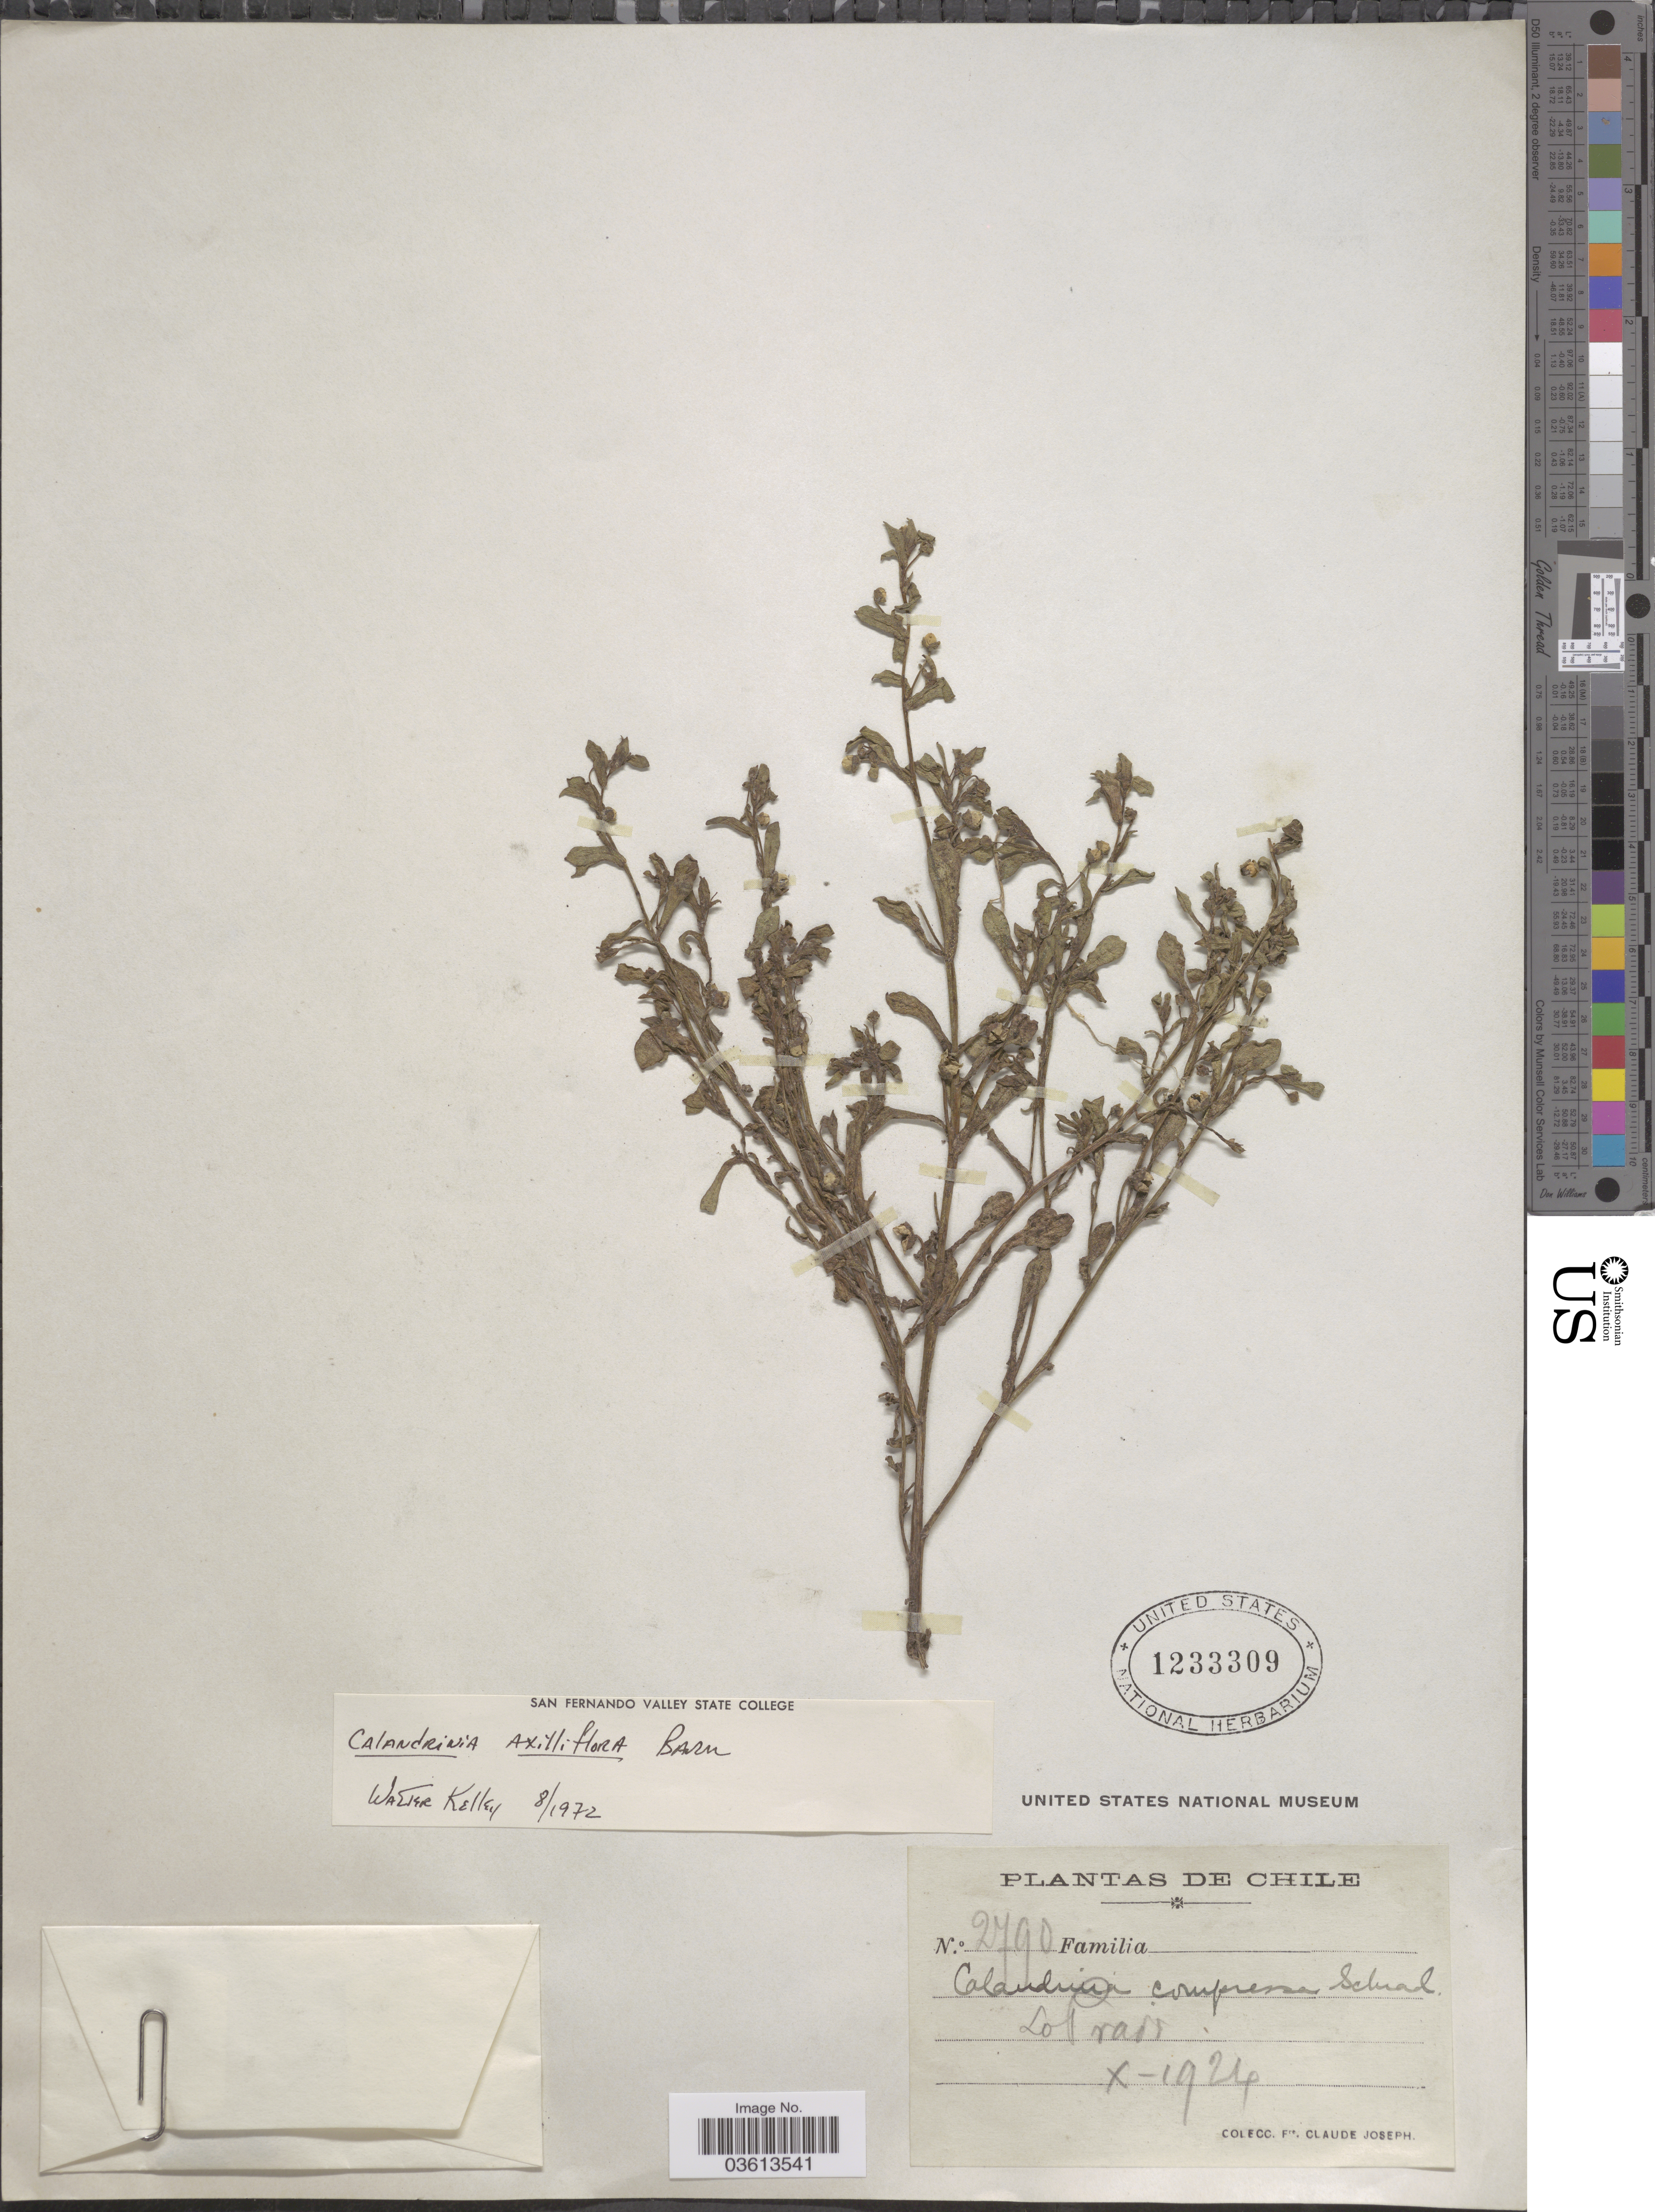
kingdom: Plantae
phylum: Tracheophyta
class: Magnoliopsida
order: Caryophyllales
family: Montiaceae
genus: Calandrinia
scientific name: Calandrinia axilliflora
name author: Barnéoud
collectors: Bro. Claude-Joseph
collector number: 2790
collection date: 1924-10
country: Chile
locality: Lo Prado.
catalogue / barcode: US 1233309